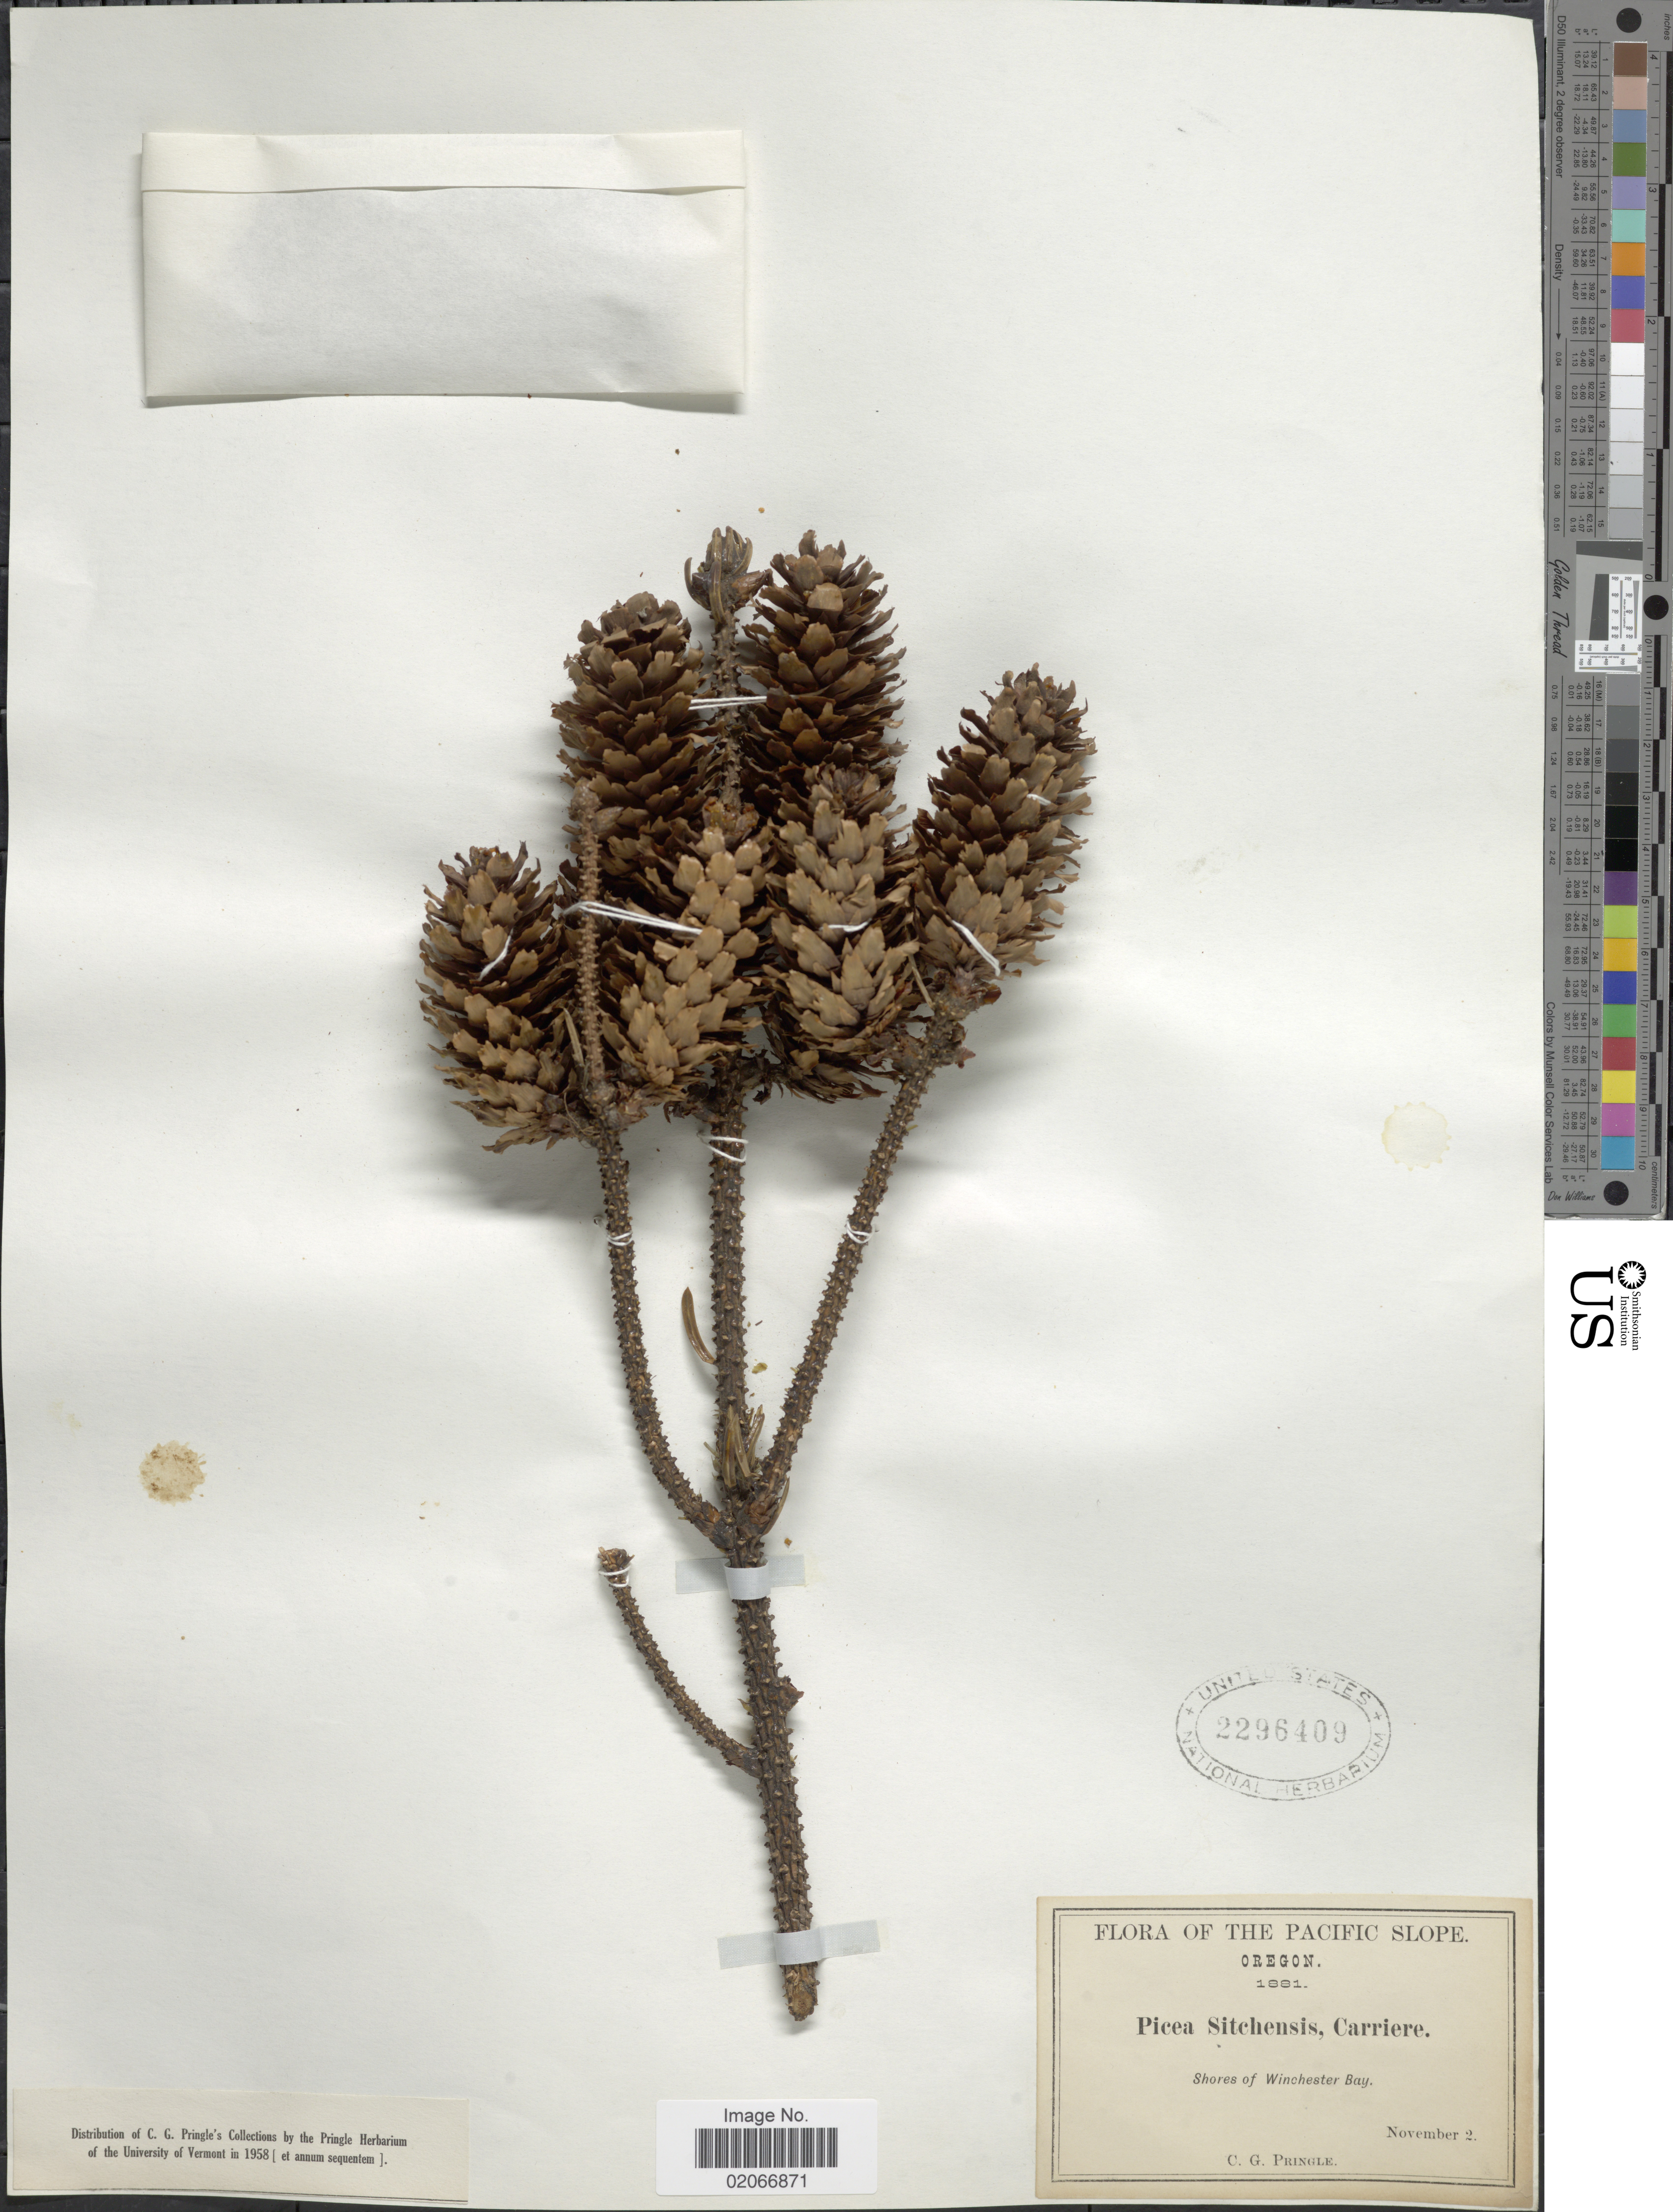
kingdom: Plantae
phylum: Tracheophyta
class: Pinopsida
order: Pinales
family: Pinaceae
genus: Picea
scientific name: Picea sitchensis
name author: (Bong.) Carrière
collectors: C. G. Pringle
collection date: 1881-11-02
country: United States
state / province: Oregon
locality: Shores of Winchester Bay, Pacific Slope.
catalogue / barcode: US 2296409